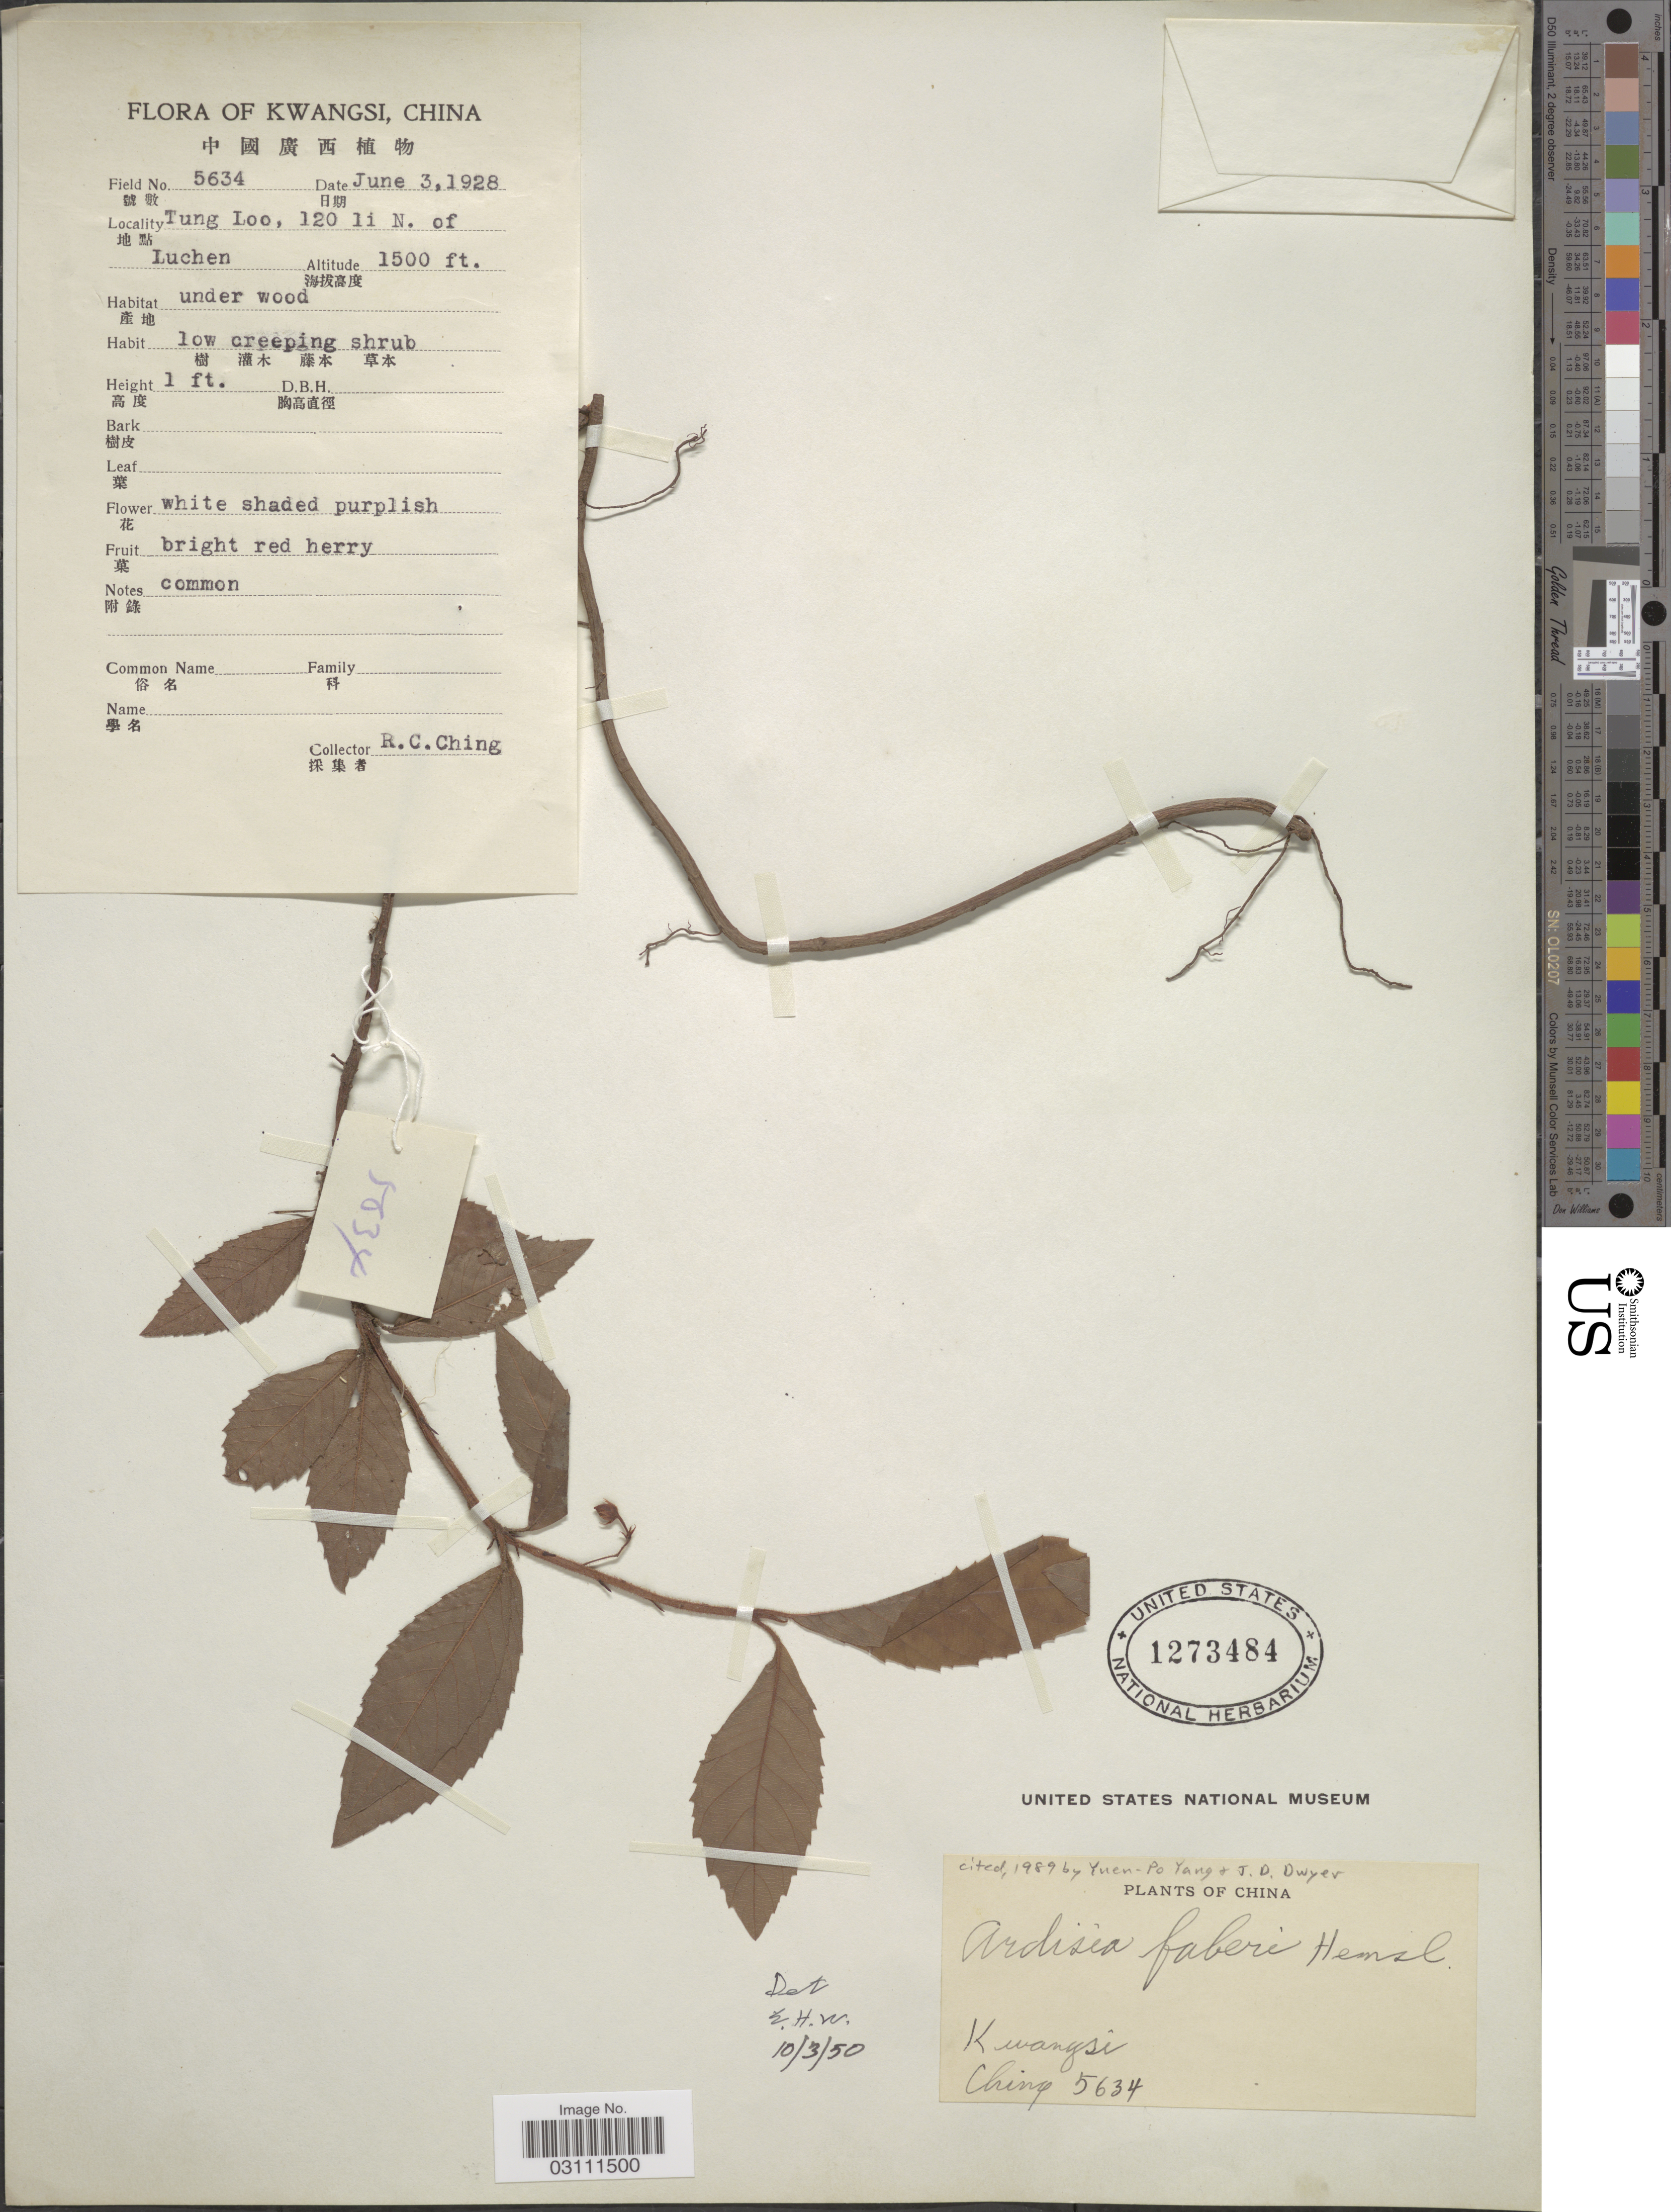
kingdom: Plantae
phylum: Tracheophyta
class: Magnoliopsida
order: Ericales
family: Primulaceae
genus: Ardisia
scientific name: Ardisia faberi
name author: Hemsl.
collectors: R. C. Ching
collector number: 5634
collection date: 1928-06-03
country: China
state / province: Guangxi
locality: Kwangsi, Tung Loo, 120 li. N. of Luchen.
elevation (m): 457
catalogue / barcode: US 1273484